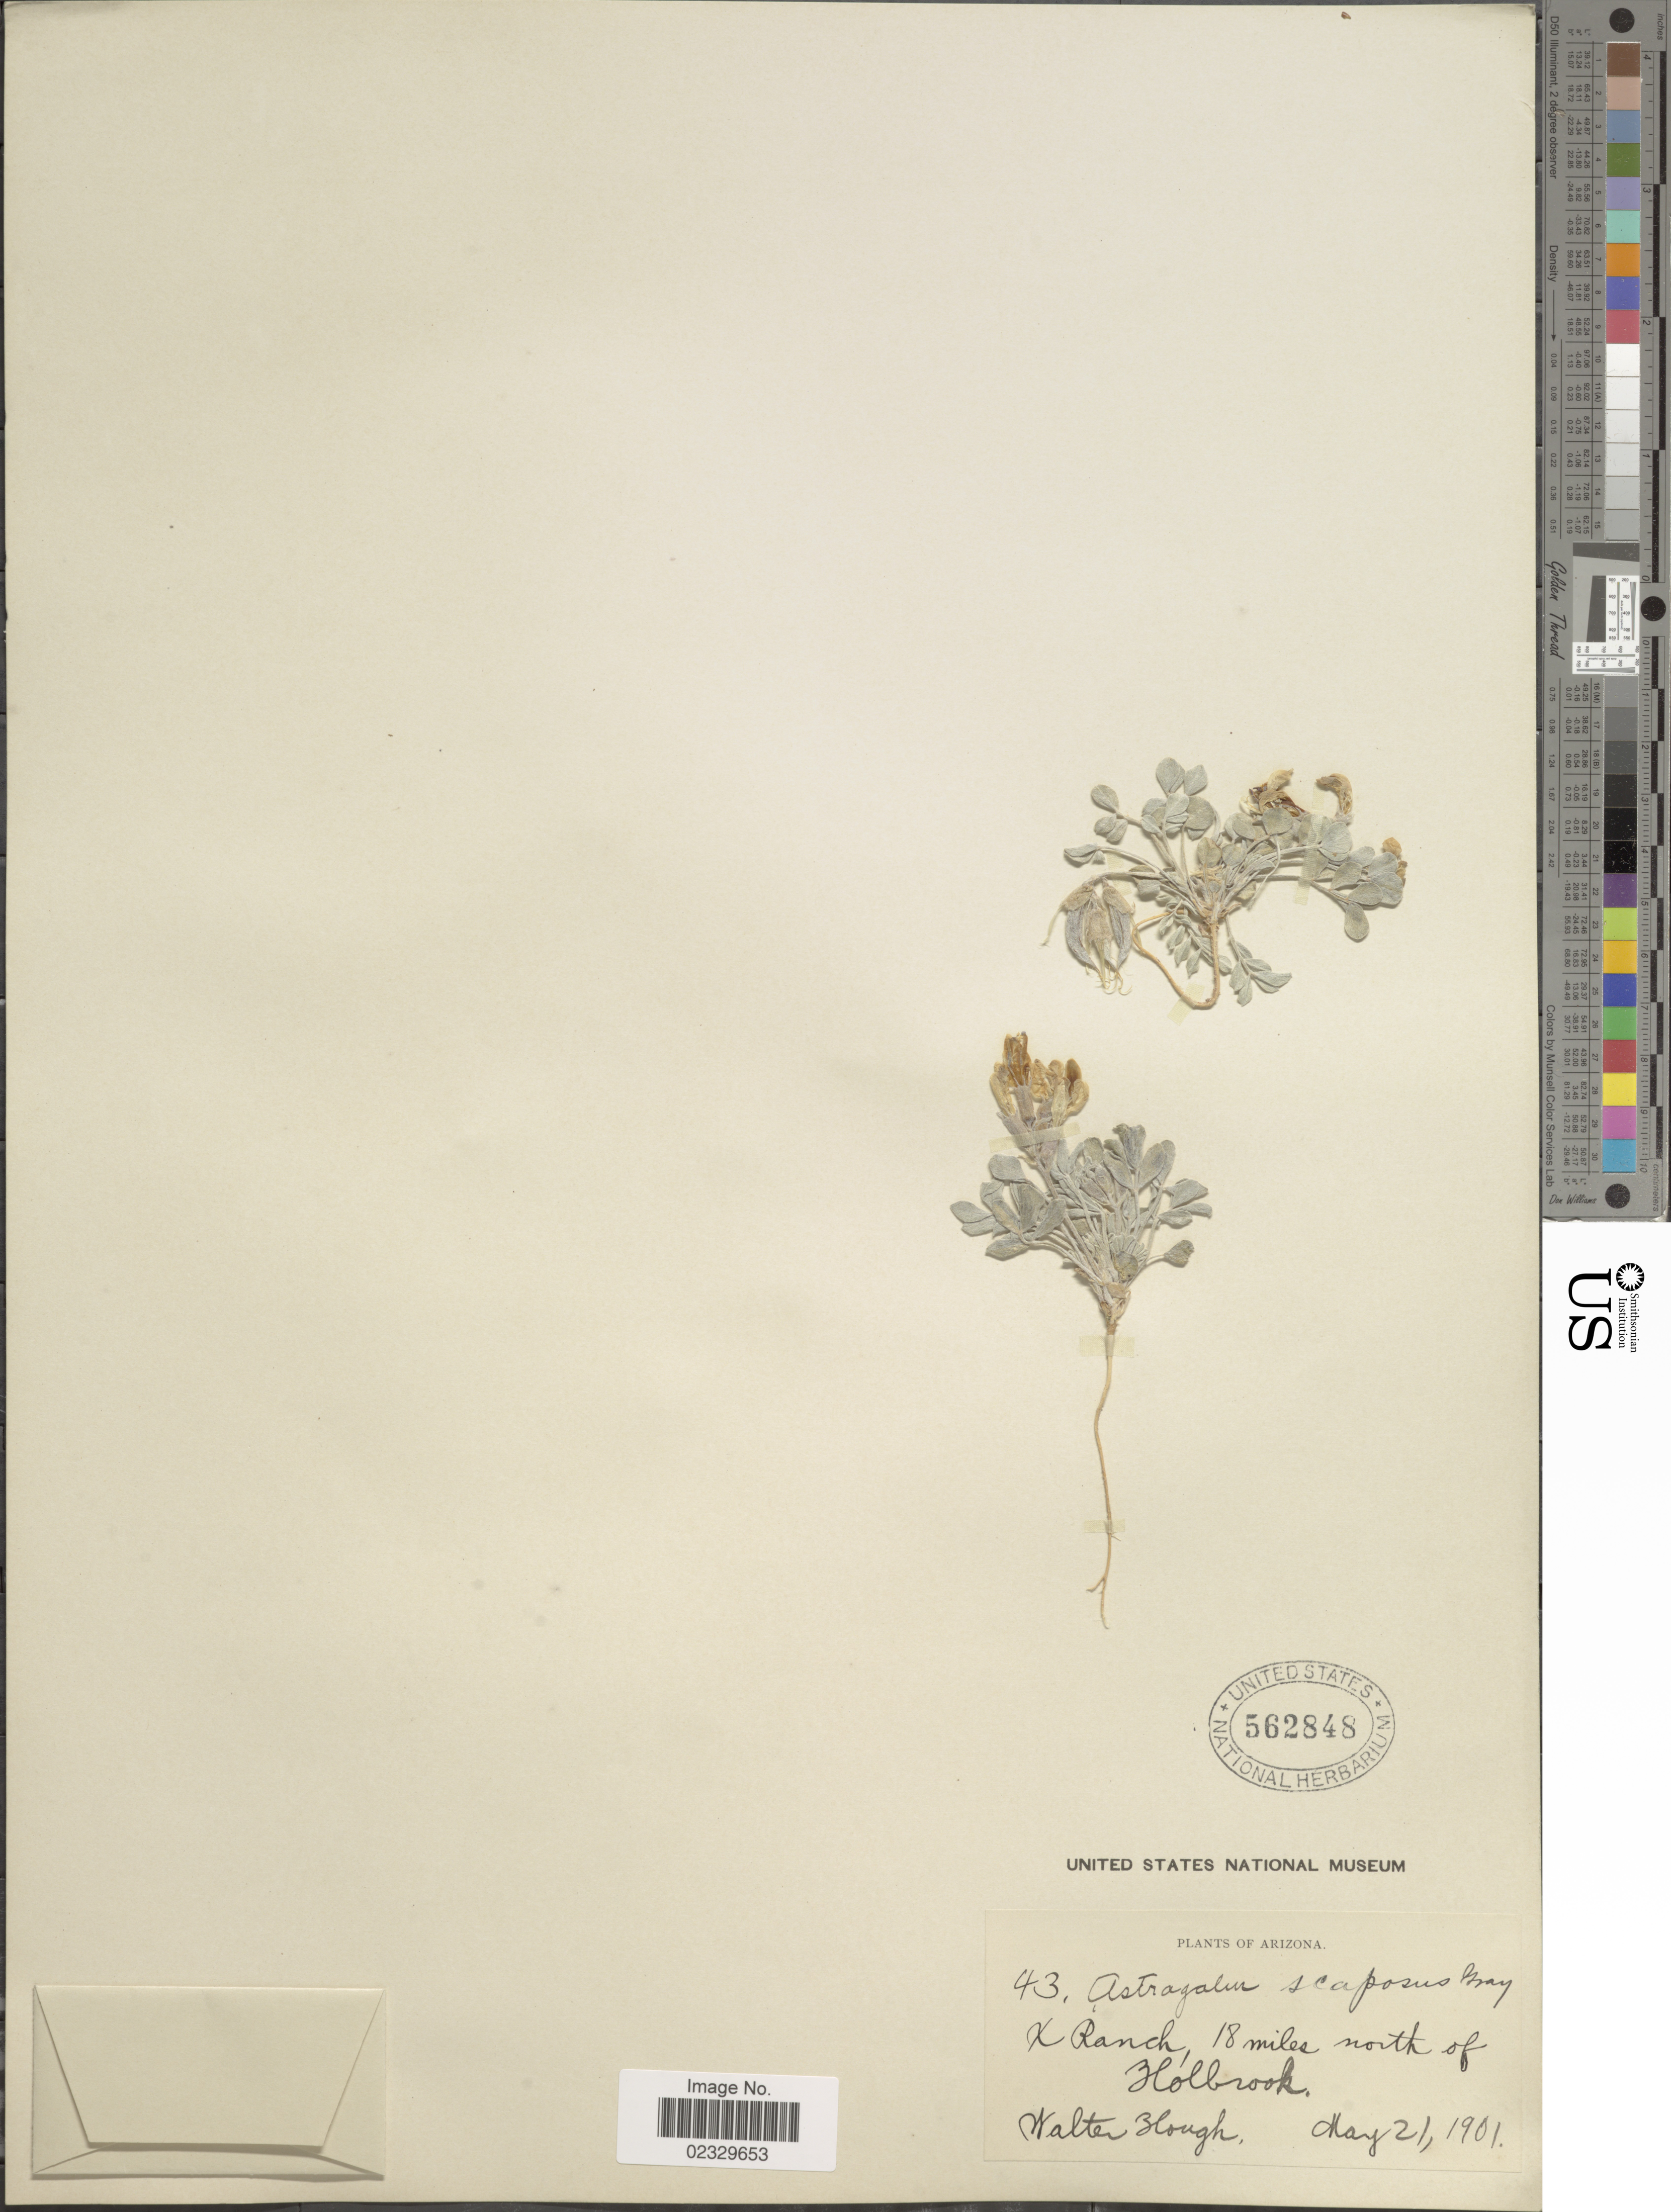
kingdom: Plantae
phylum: Tracheophyta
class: Magnoliopsida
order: Fabales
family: Fabaceae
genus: Astragalus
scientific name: Astragalus calycosus var. scaposus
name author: (A. Gray) M.E. Jones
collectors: W. Hough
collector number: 43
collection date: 1901-05-21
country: United States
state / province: Arizona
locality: X Ranch, 18 miles north of Holbrook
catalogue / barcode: US 562848